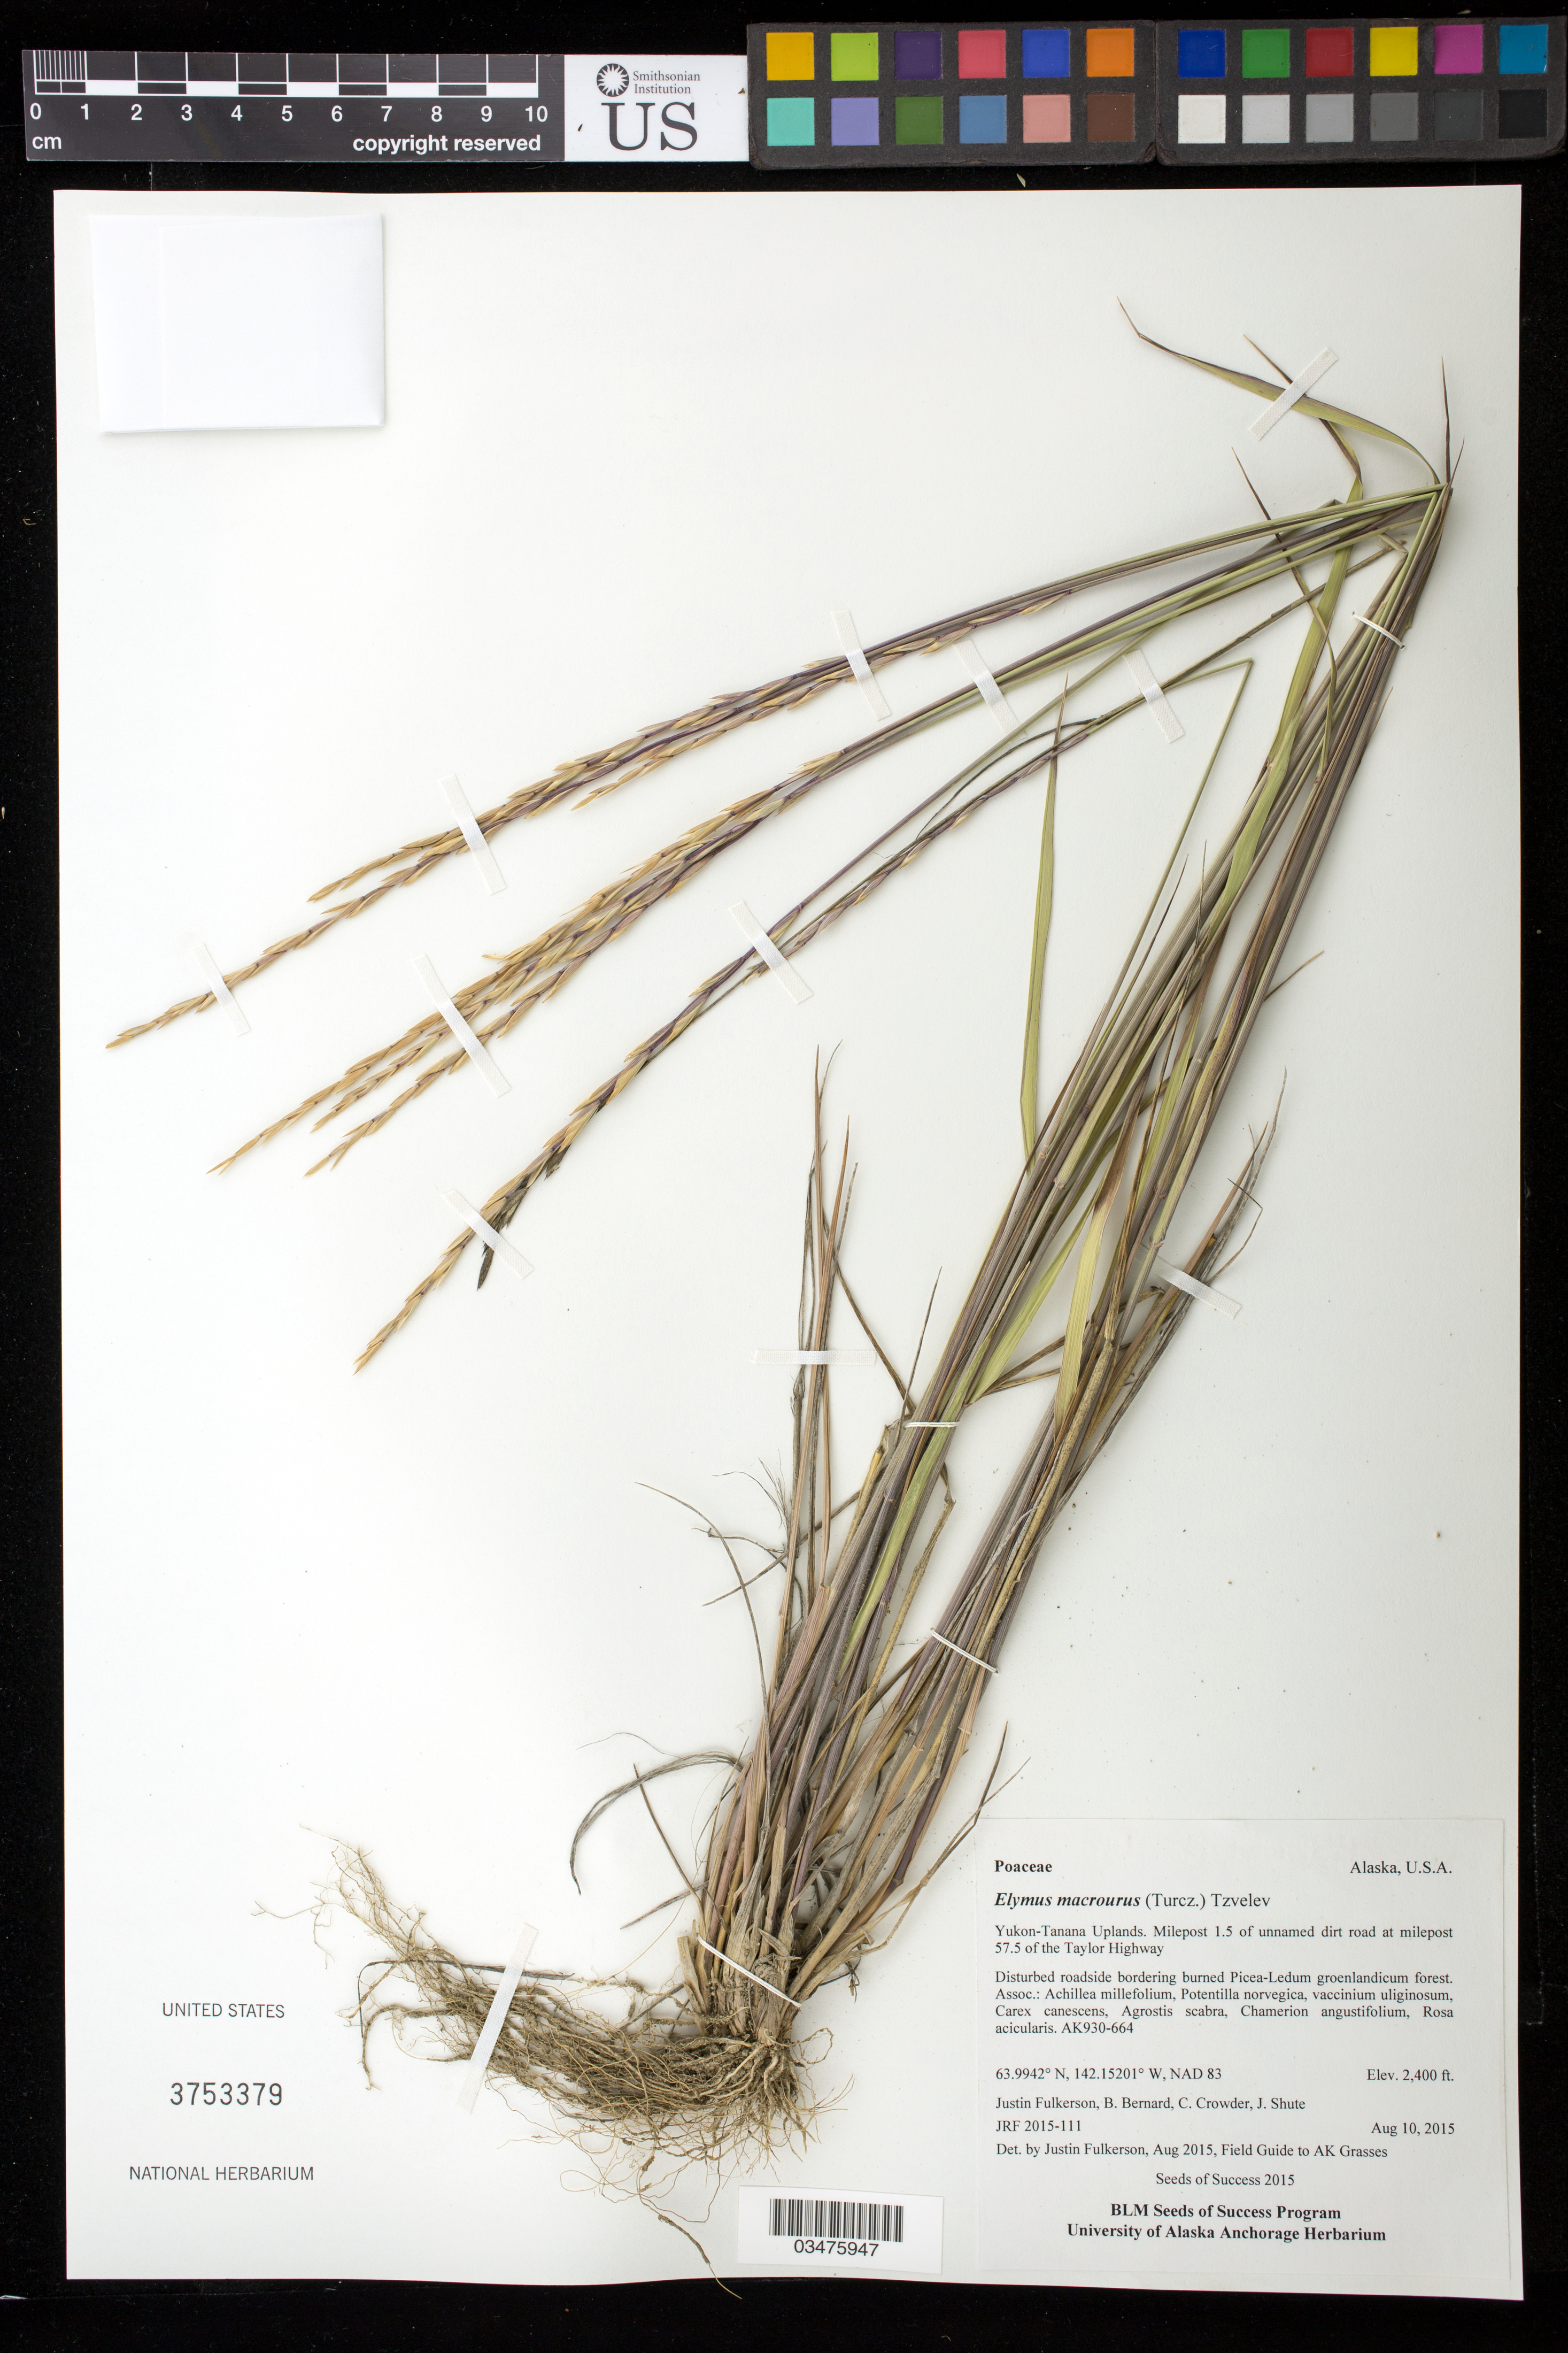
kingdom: Plantae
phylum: Tracheophyta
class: Liliopsida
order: Poales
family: Poaceae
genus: Elymus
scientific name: Elymus macrourus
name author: (Turcz. ex Steud.) Tzvelev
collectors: J. Fulkerson, C. Crowder, J. Shute & B. Bernard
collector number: OR110-664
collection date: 2015-08-10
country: United States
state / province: Alaska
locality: Yukon-Tanana Uplands. Milepost 1.5 of unnamed dirt road at milepost 57.5 of the Taylor Hwy.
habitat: Disturbed roadside bordering burned Picea-ledum groelandicum forest.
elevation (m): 732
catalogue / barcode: US 3753379